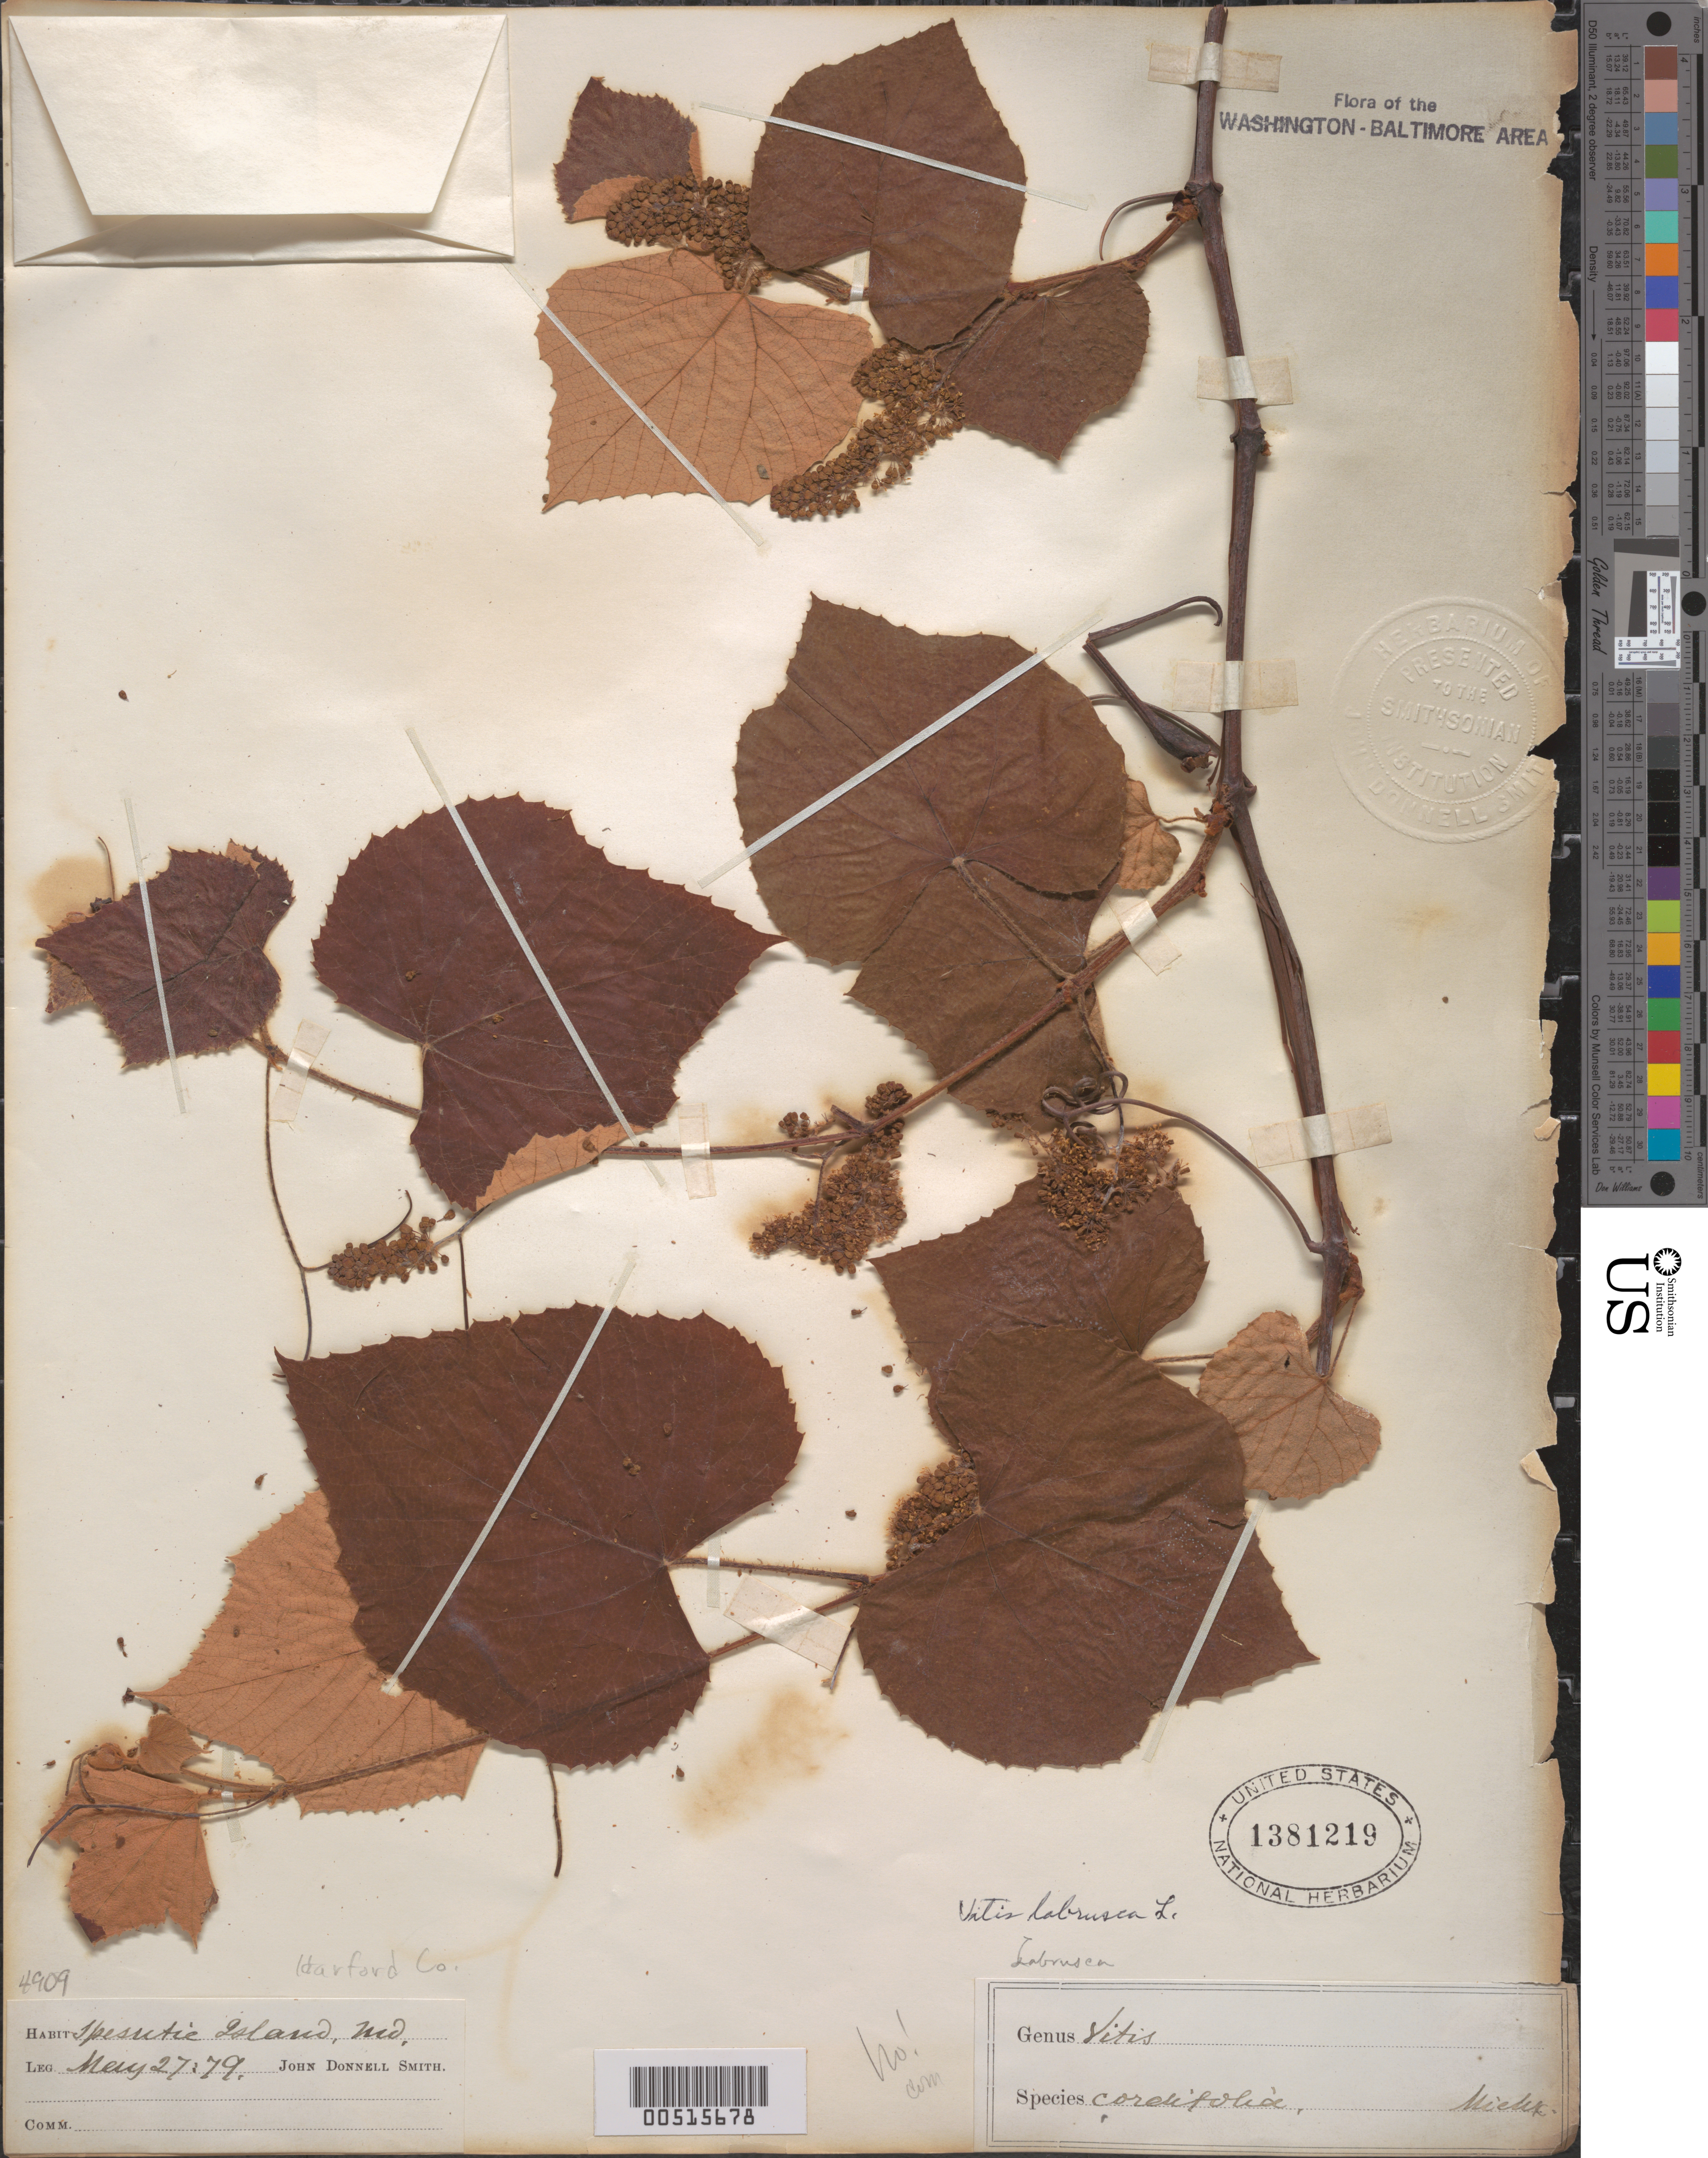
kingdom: Plantae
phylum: Tracheophyta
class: Magnoliopsida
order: Vitales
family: Vitaceae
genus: Vitis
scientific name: Vitis labrusca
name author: L.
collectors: J. Donnell Smith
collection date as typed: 27 May 1879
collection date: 1879-05-27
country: United States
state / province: Maryland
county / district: Harford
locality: Spesutie Island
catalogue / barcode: US 1381219